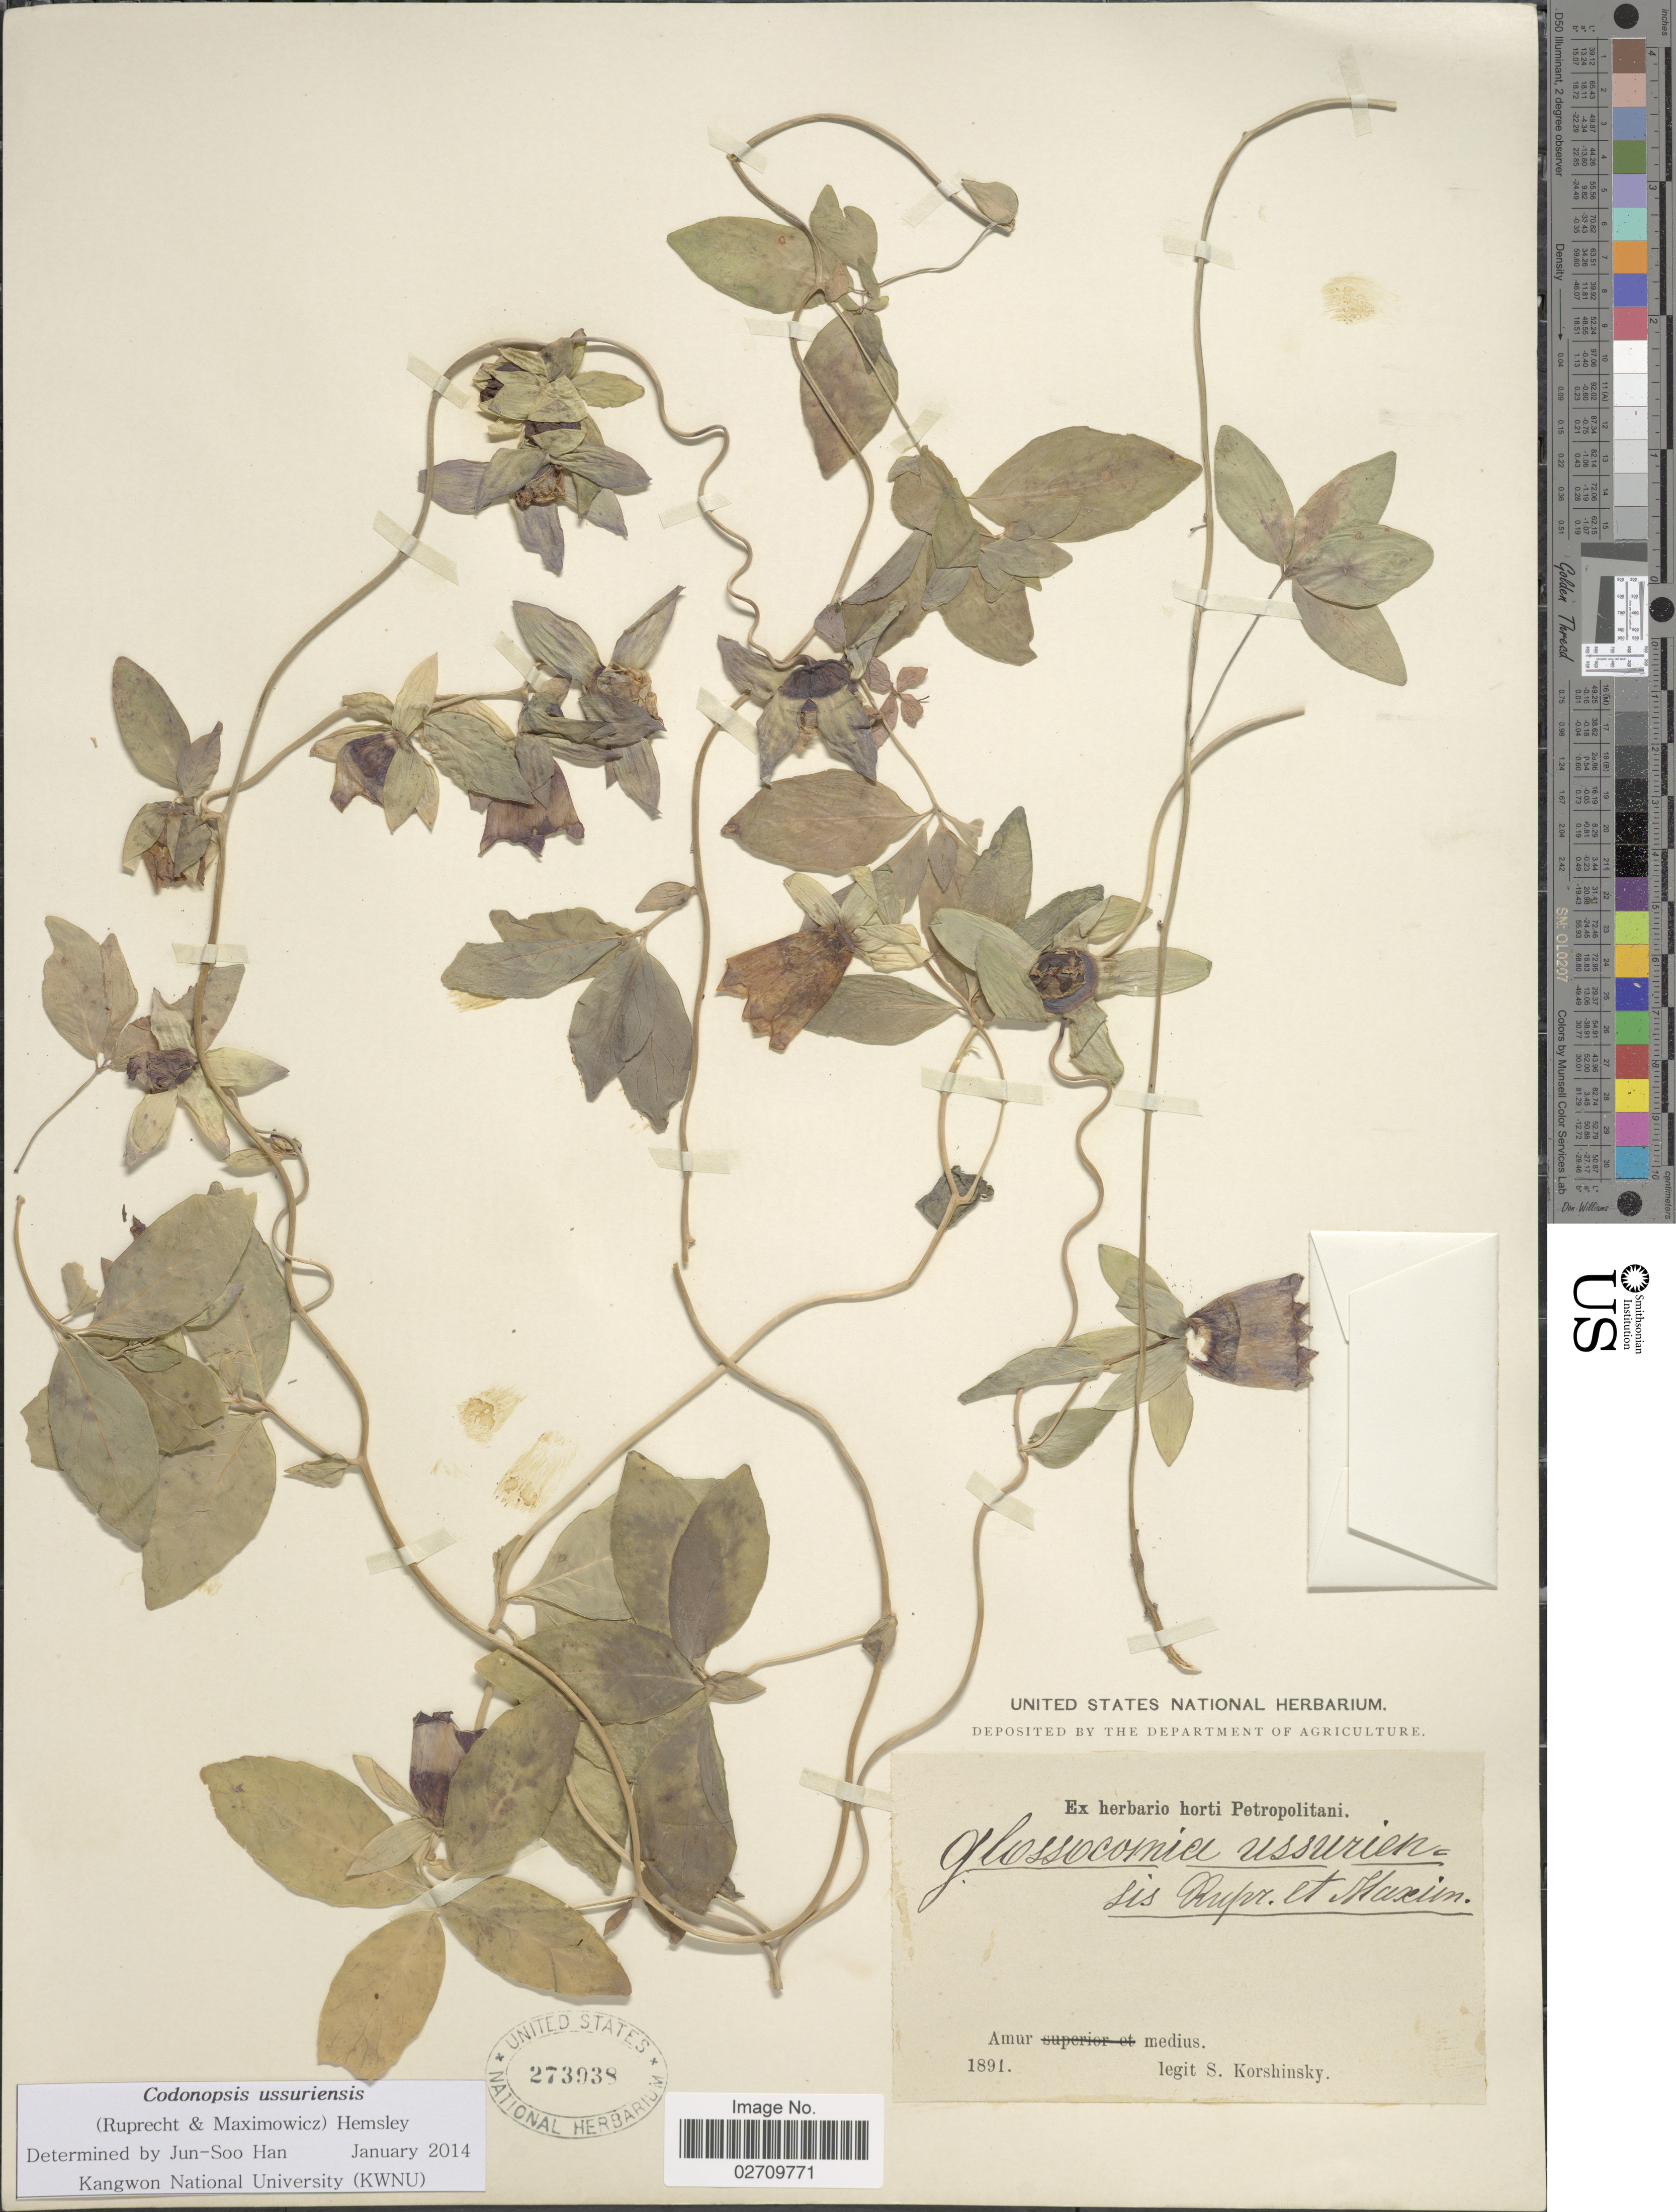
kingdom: Plantae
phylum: Tracheophyta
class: Magnoliopsida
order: Asterales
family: Campanulaceae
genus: Codonopsis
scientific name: Codonopsis ussuriensis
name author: (Rupr. & Maxim.) Hemsl.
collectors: S. I. Korshinsky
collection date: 1891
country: Russian Federation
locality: Amur medius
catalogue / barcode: US 273938